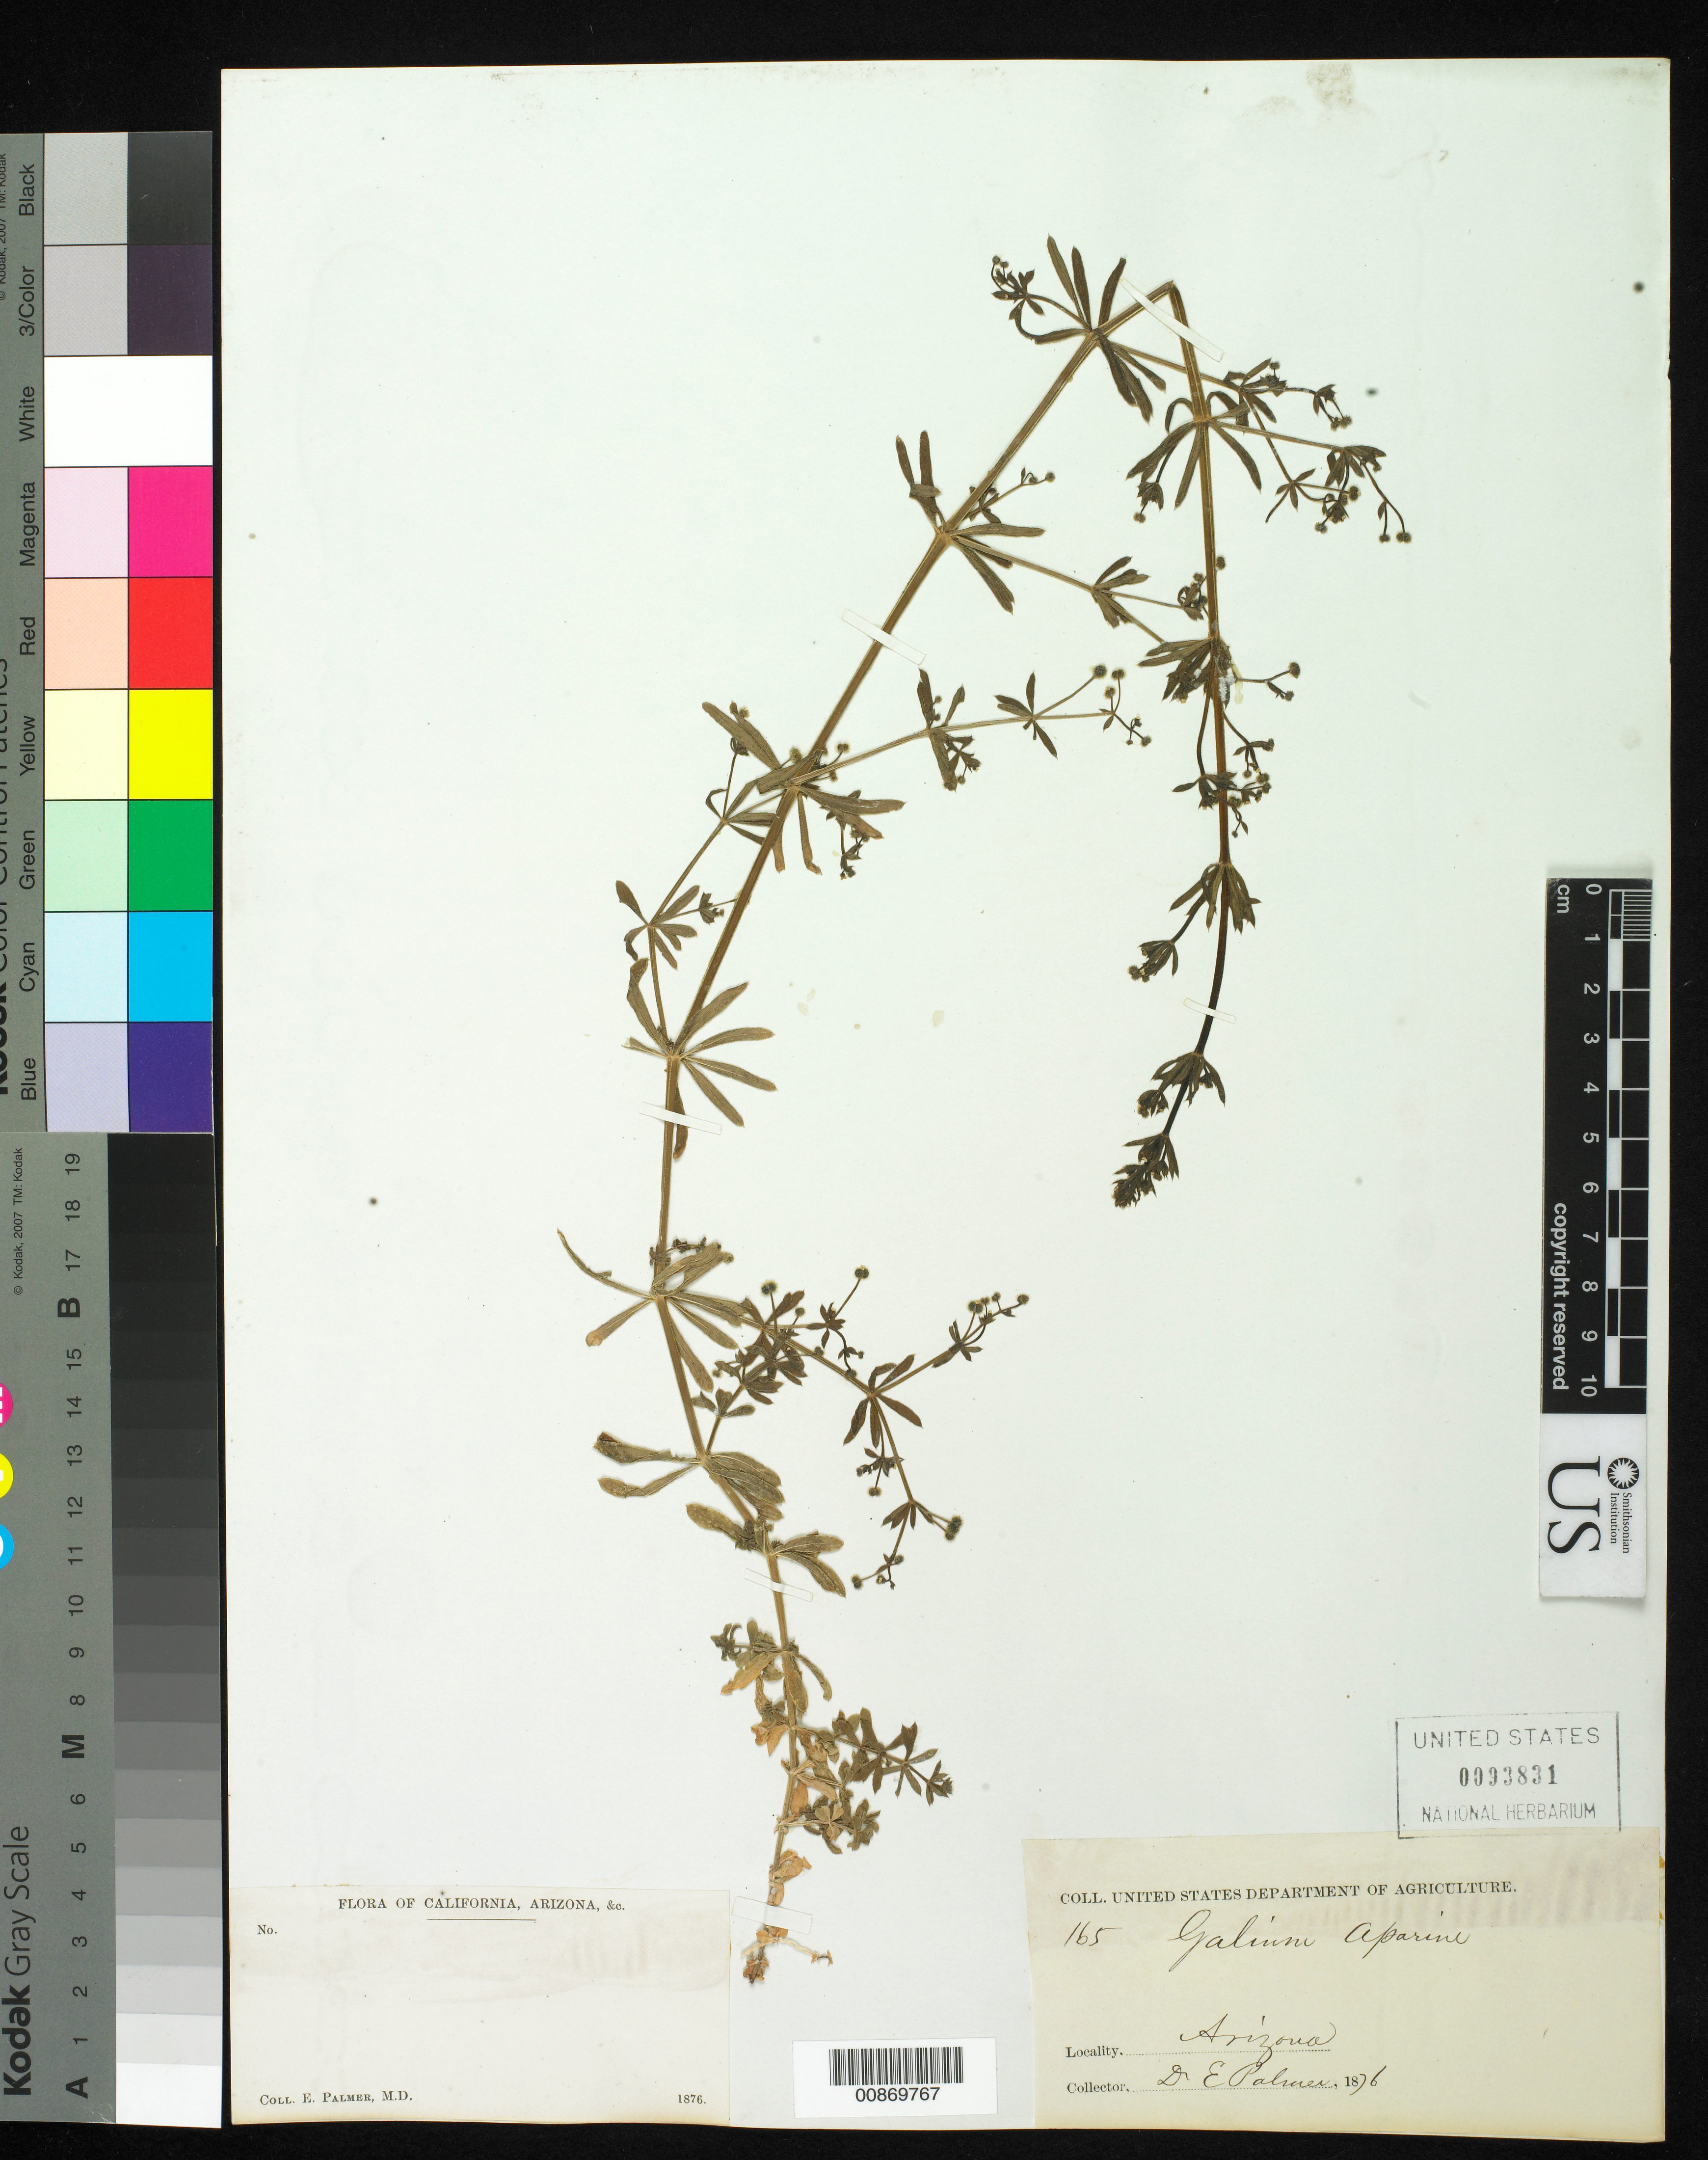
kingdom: Plantae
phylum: Tracheophyta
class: Magnoliopsida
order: Gentianales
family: Rubiaceae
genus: Galium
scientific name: Galium aparine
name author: L.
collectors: E. Palmer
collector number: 165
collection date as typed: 1876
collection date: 1876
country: United States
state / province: Arizona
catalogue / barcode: US 93831